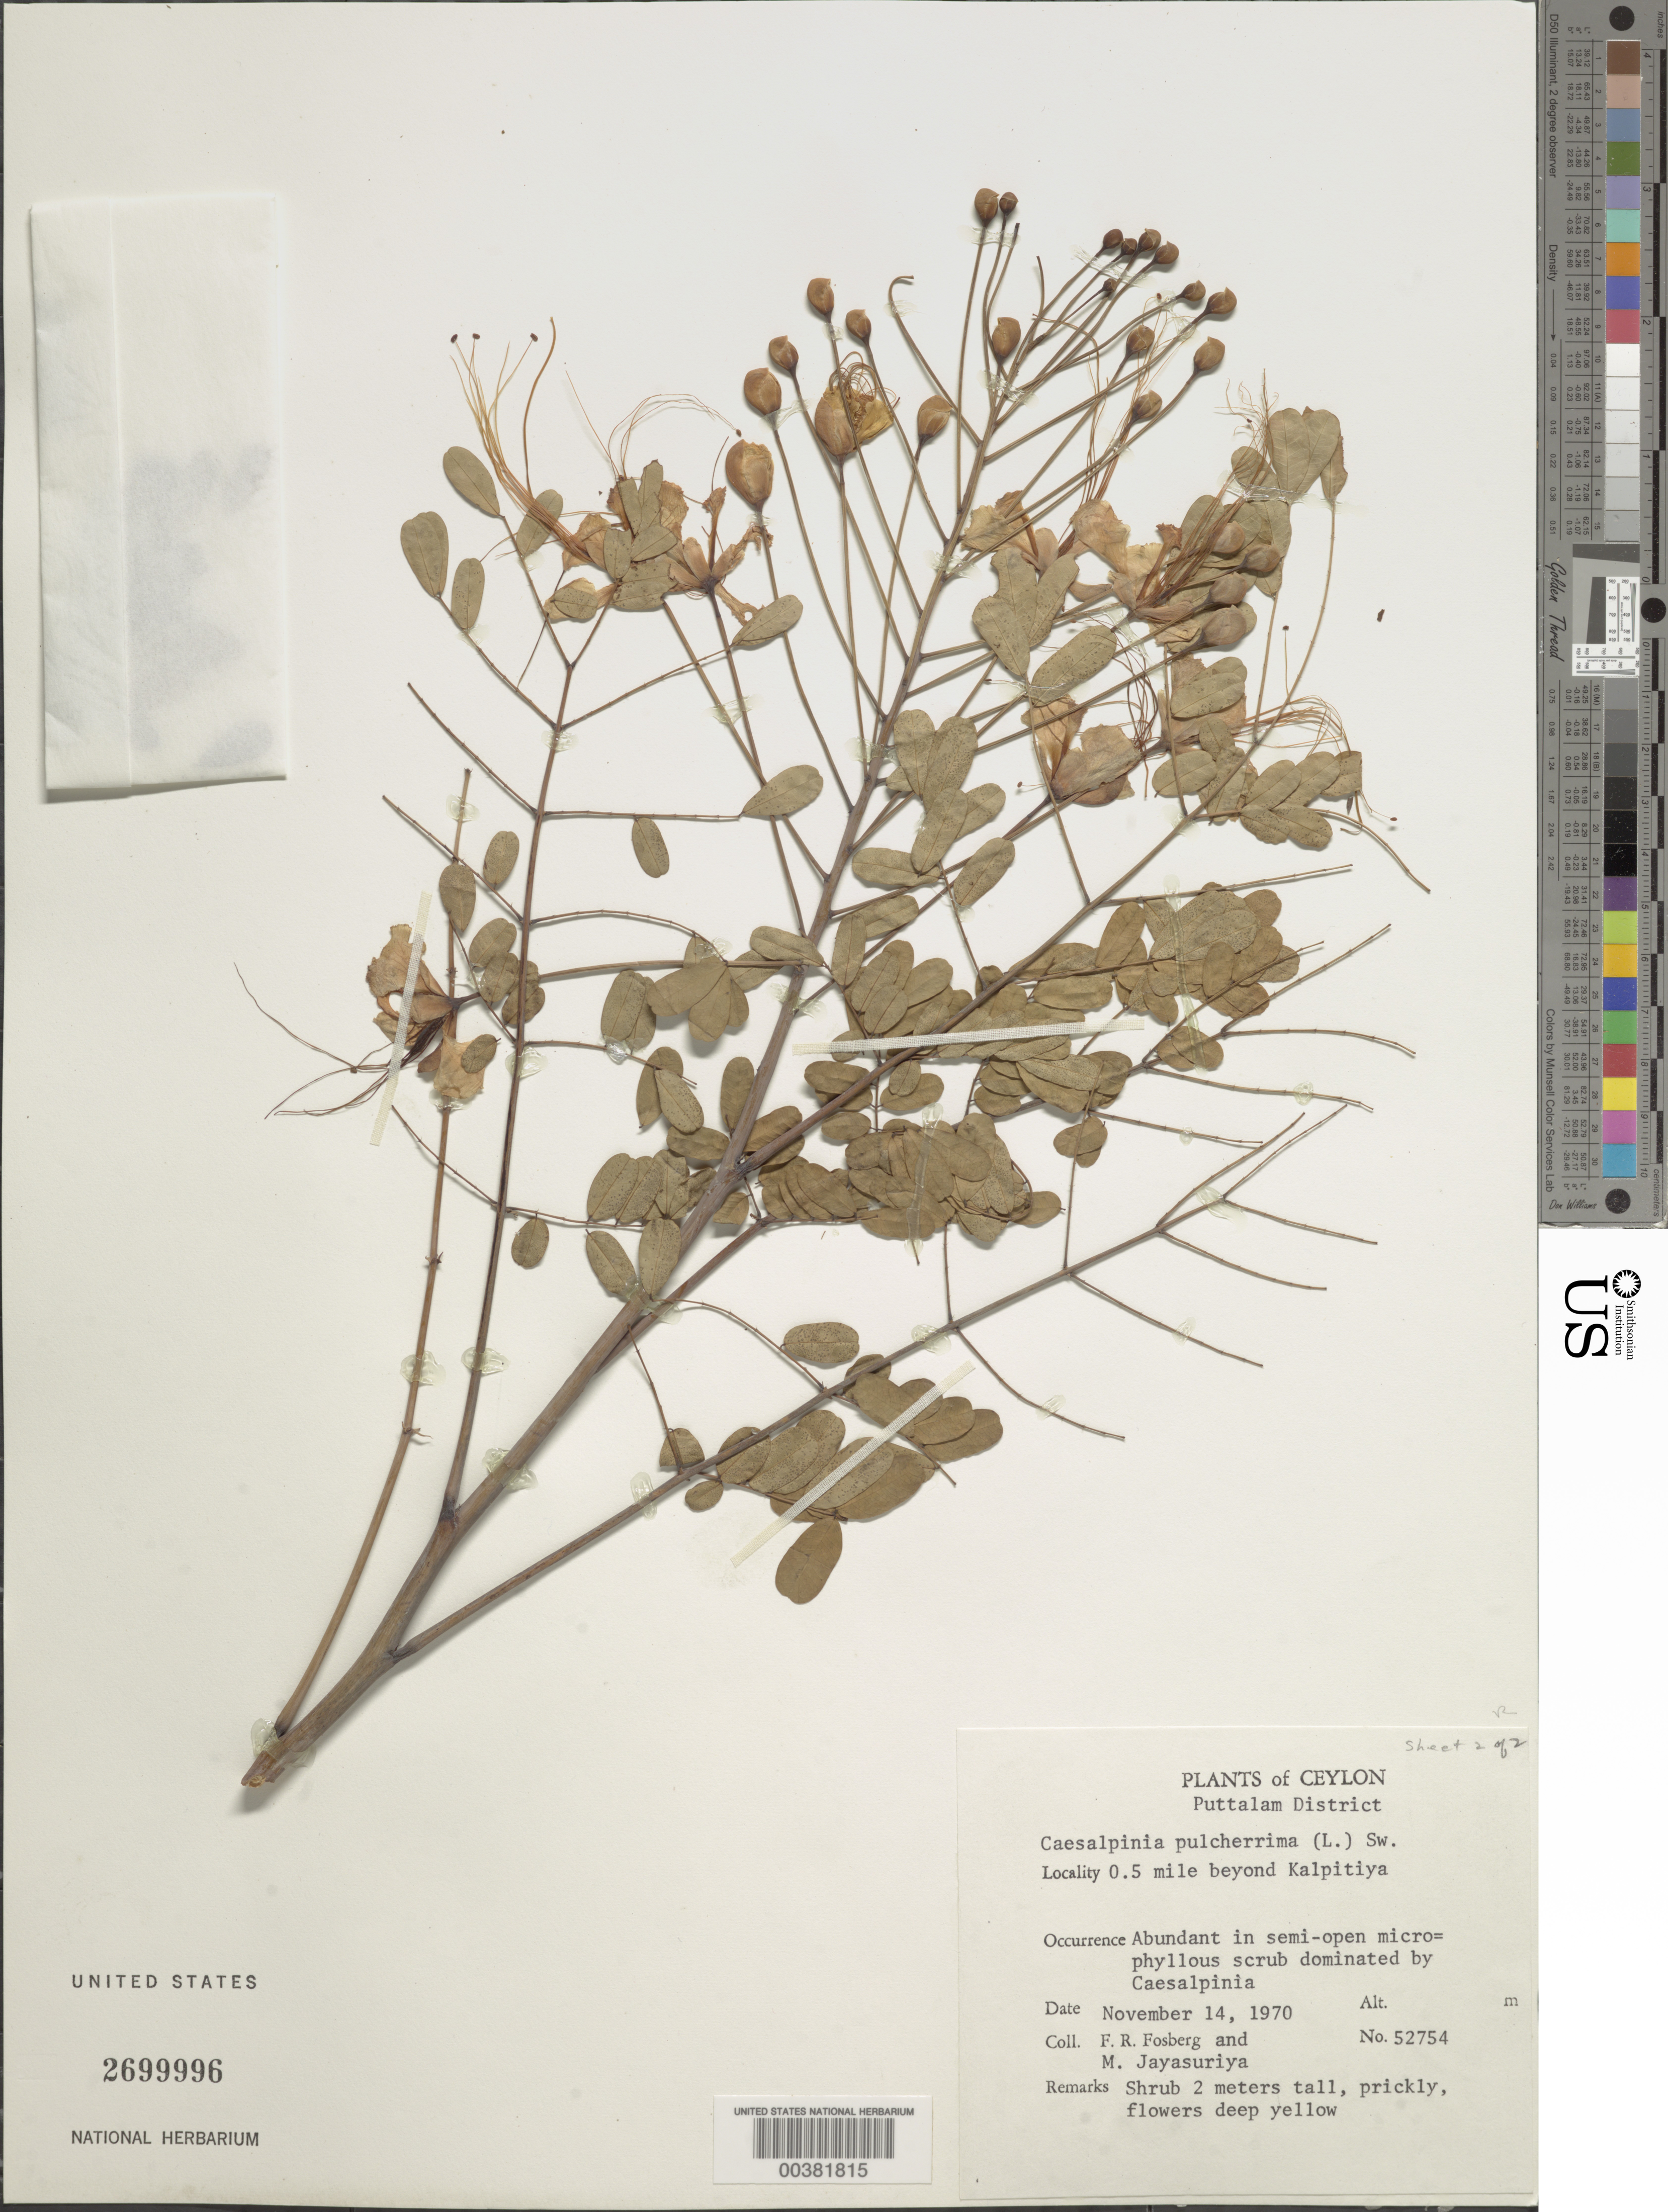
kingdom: Plantae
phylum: Tracheophyta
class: Magnoliopsida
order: Fabales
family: Fabaceae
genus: Caesalpinia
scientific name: Caesalpinia pulcherrima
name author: (L.) Sw.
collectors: F. R. Fosberg & A. H. Jayasuriya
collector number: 52754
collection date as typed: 14 Nov 1970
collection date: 1970-11-14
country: Sri Lanka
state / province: North Western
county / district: Puttalam Dist.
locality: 0.5 mi beyond kalpitiya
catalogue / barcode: US 2699996